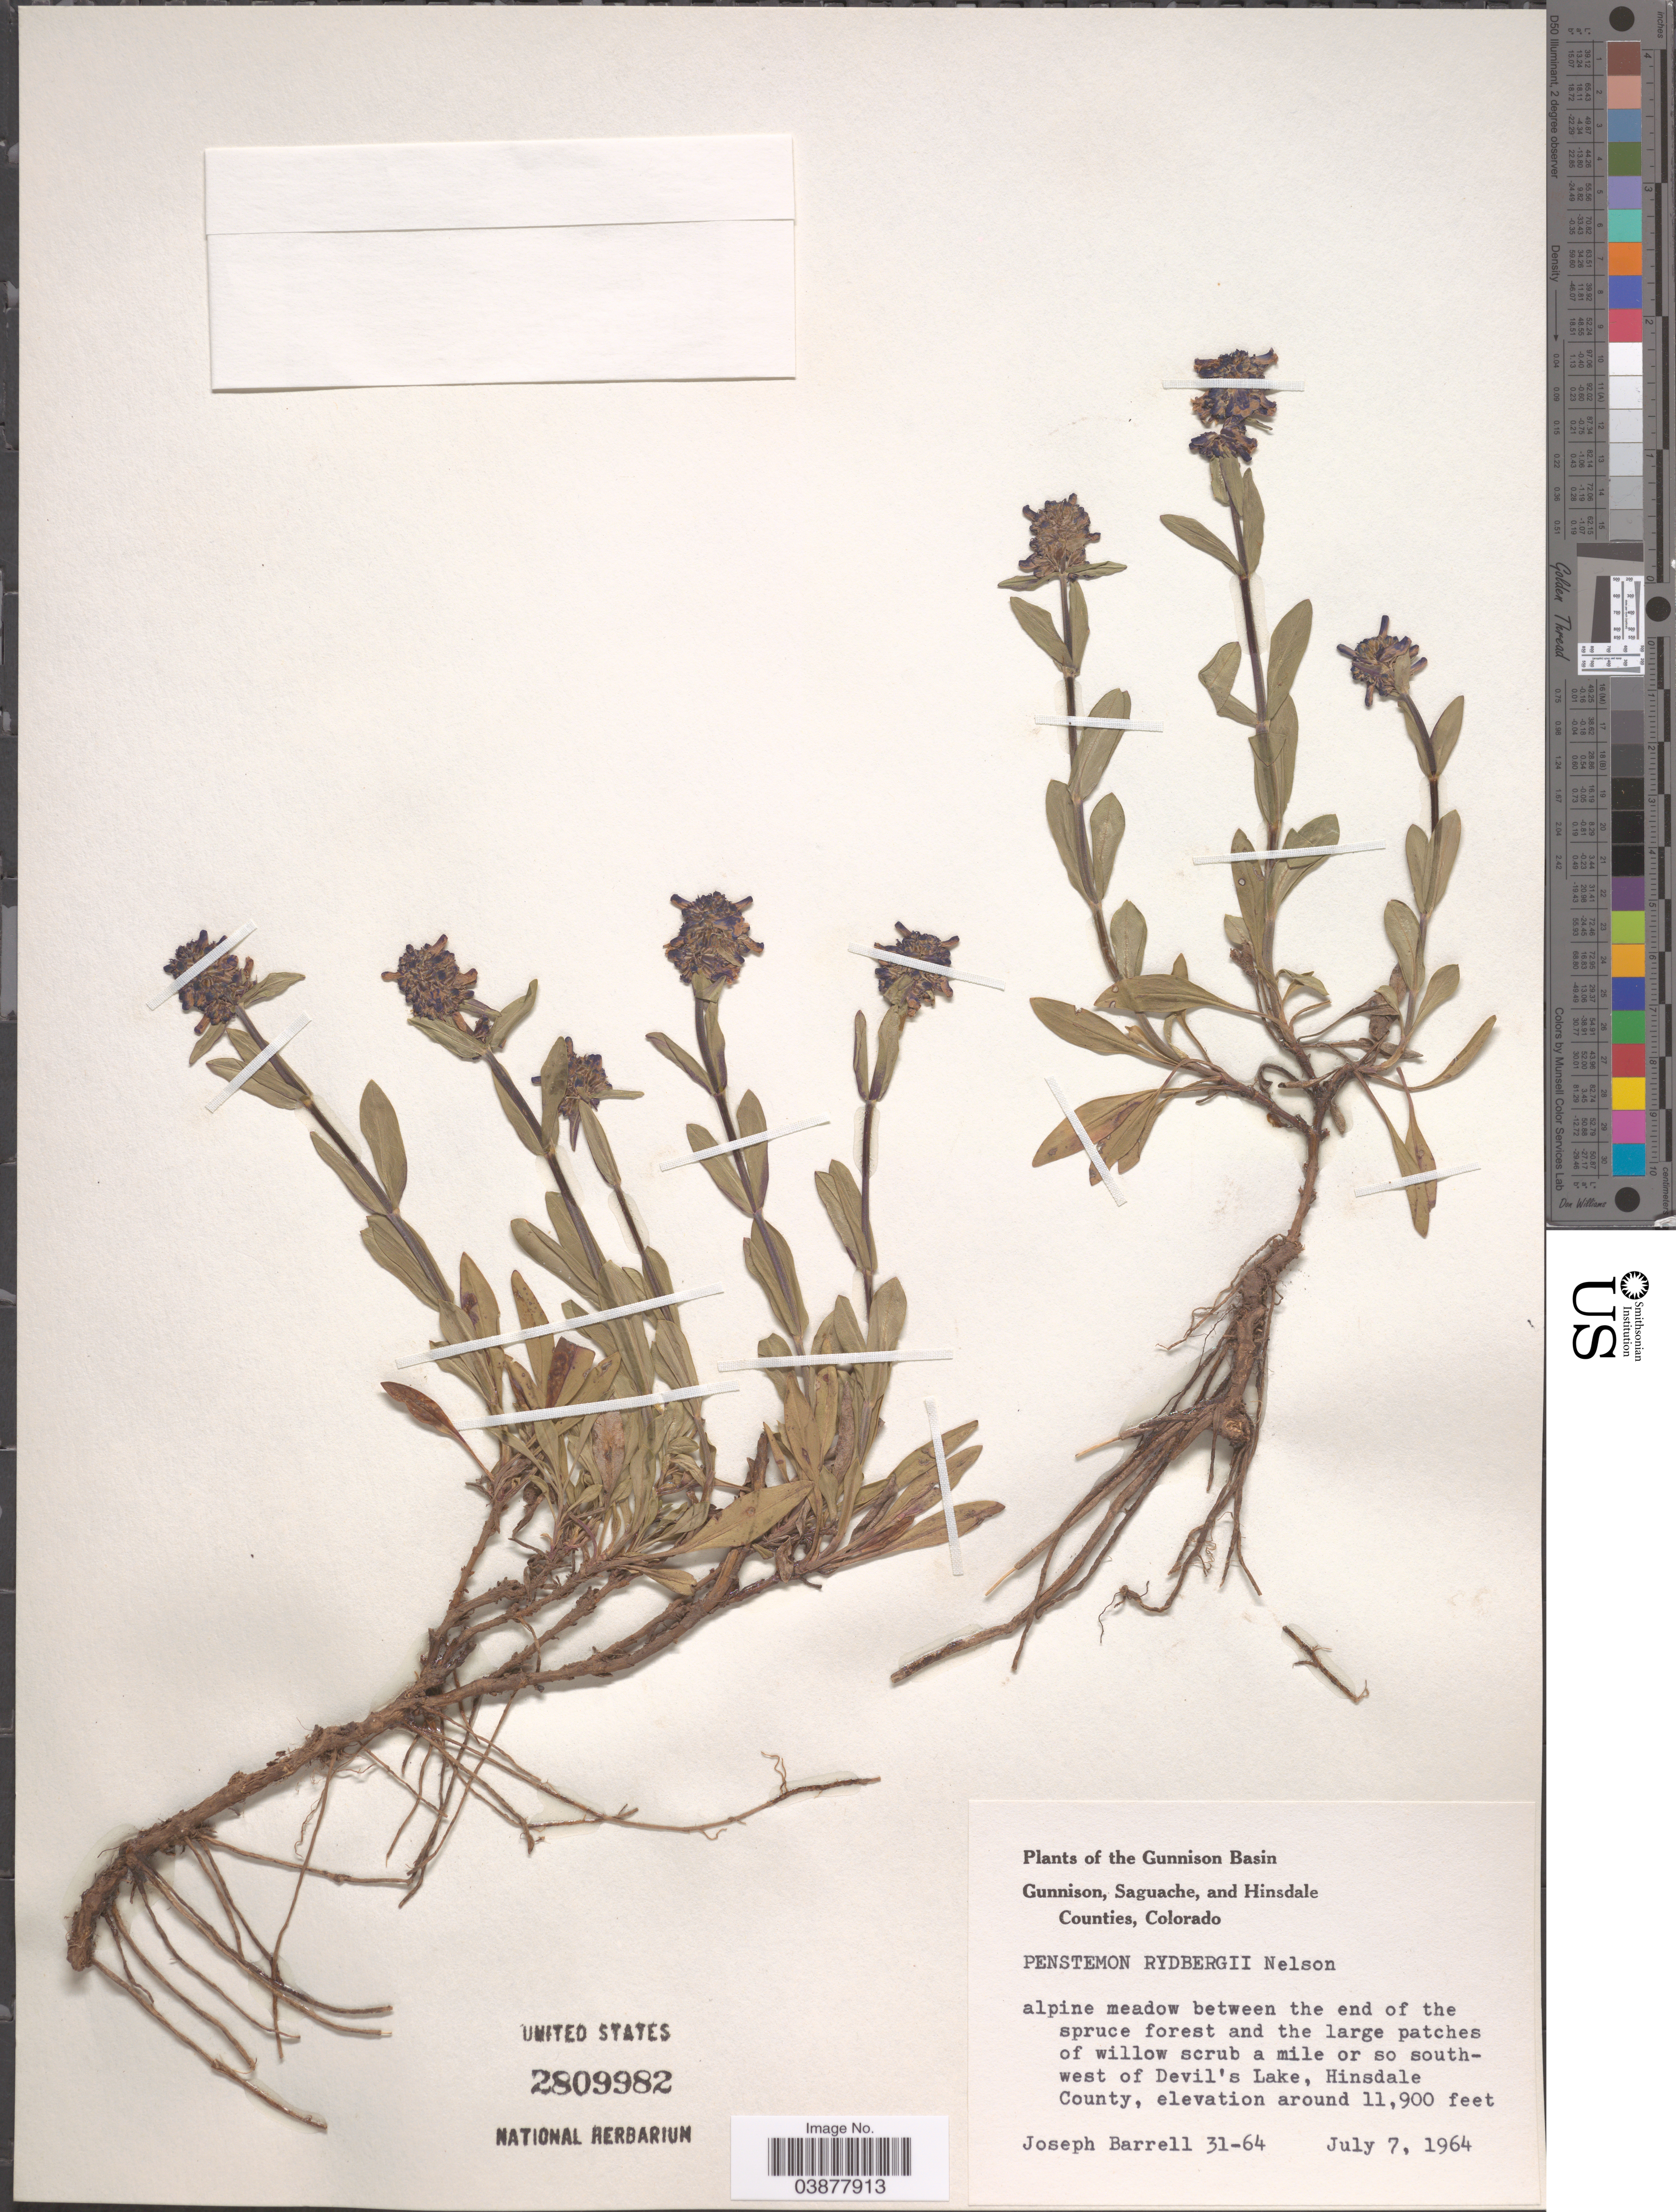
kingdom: Plantae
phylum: Tracheophyta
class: Magnoliopsida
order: Lamiales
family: Plantaginaceae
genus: Penstemon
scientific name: Penstemon rydbergii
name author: A. Nelson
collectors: J. Barrell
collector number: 31-64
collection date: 1964-07-07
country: United States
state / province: Colorado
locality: The Gunnison Basin. A mile or so south-west of Devil's Lake, Hinsdale County.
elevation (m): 3627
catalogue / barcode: US 2809982